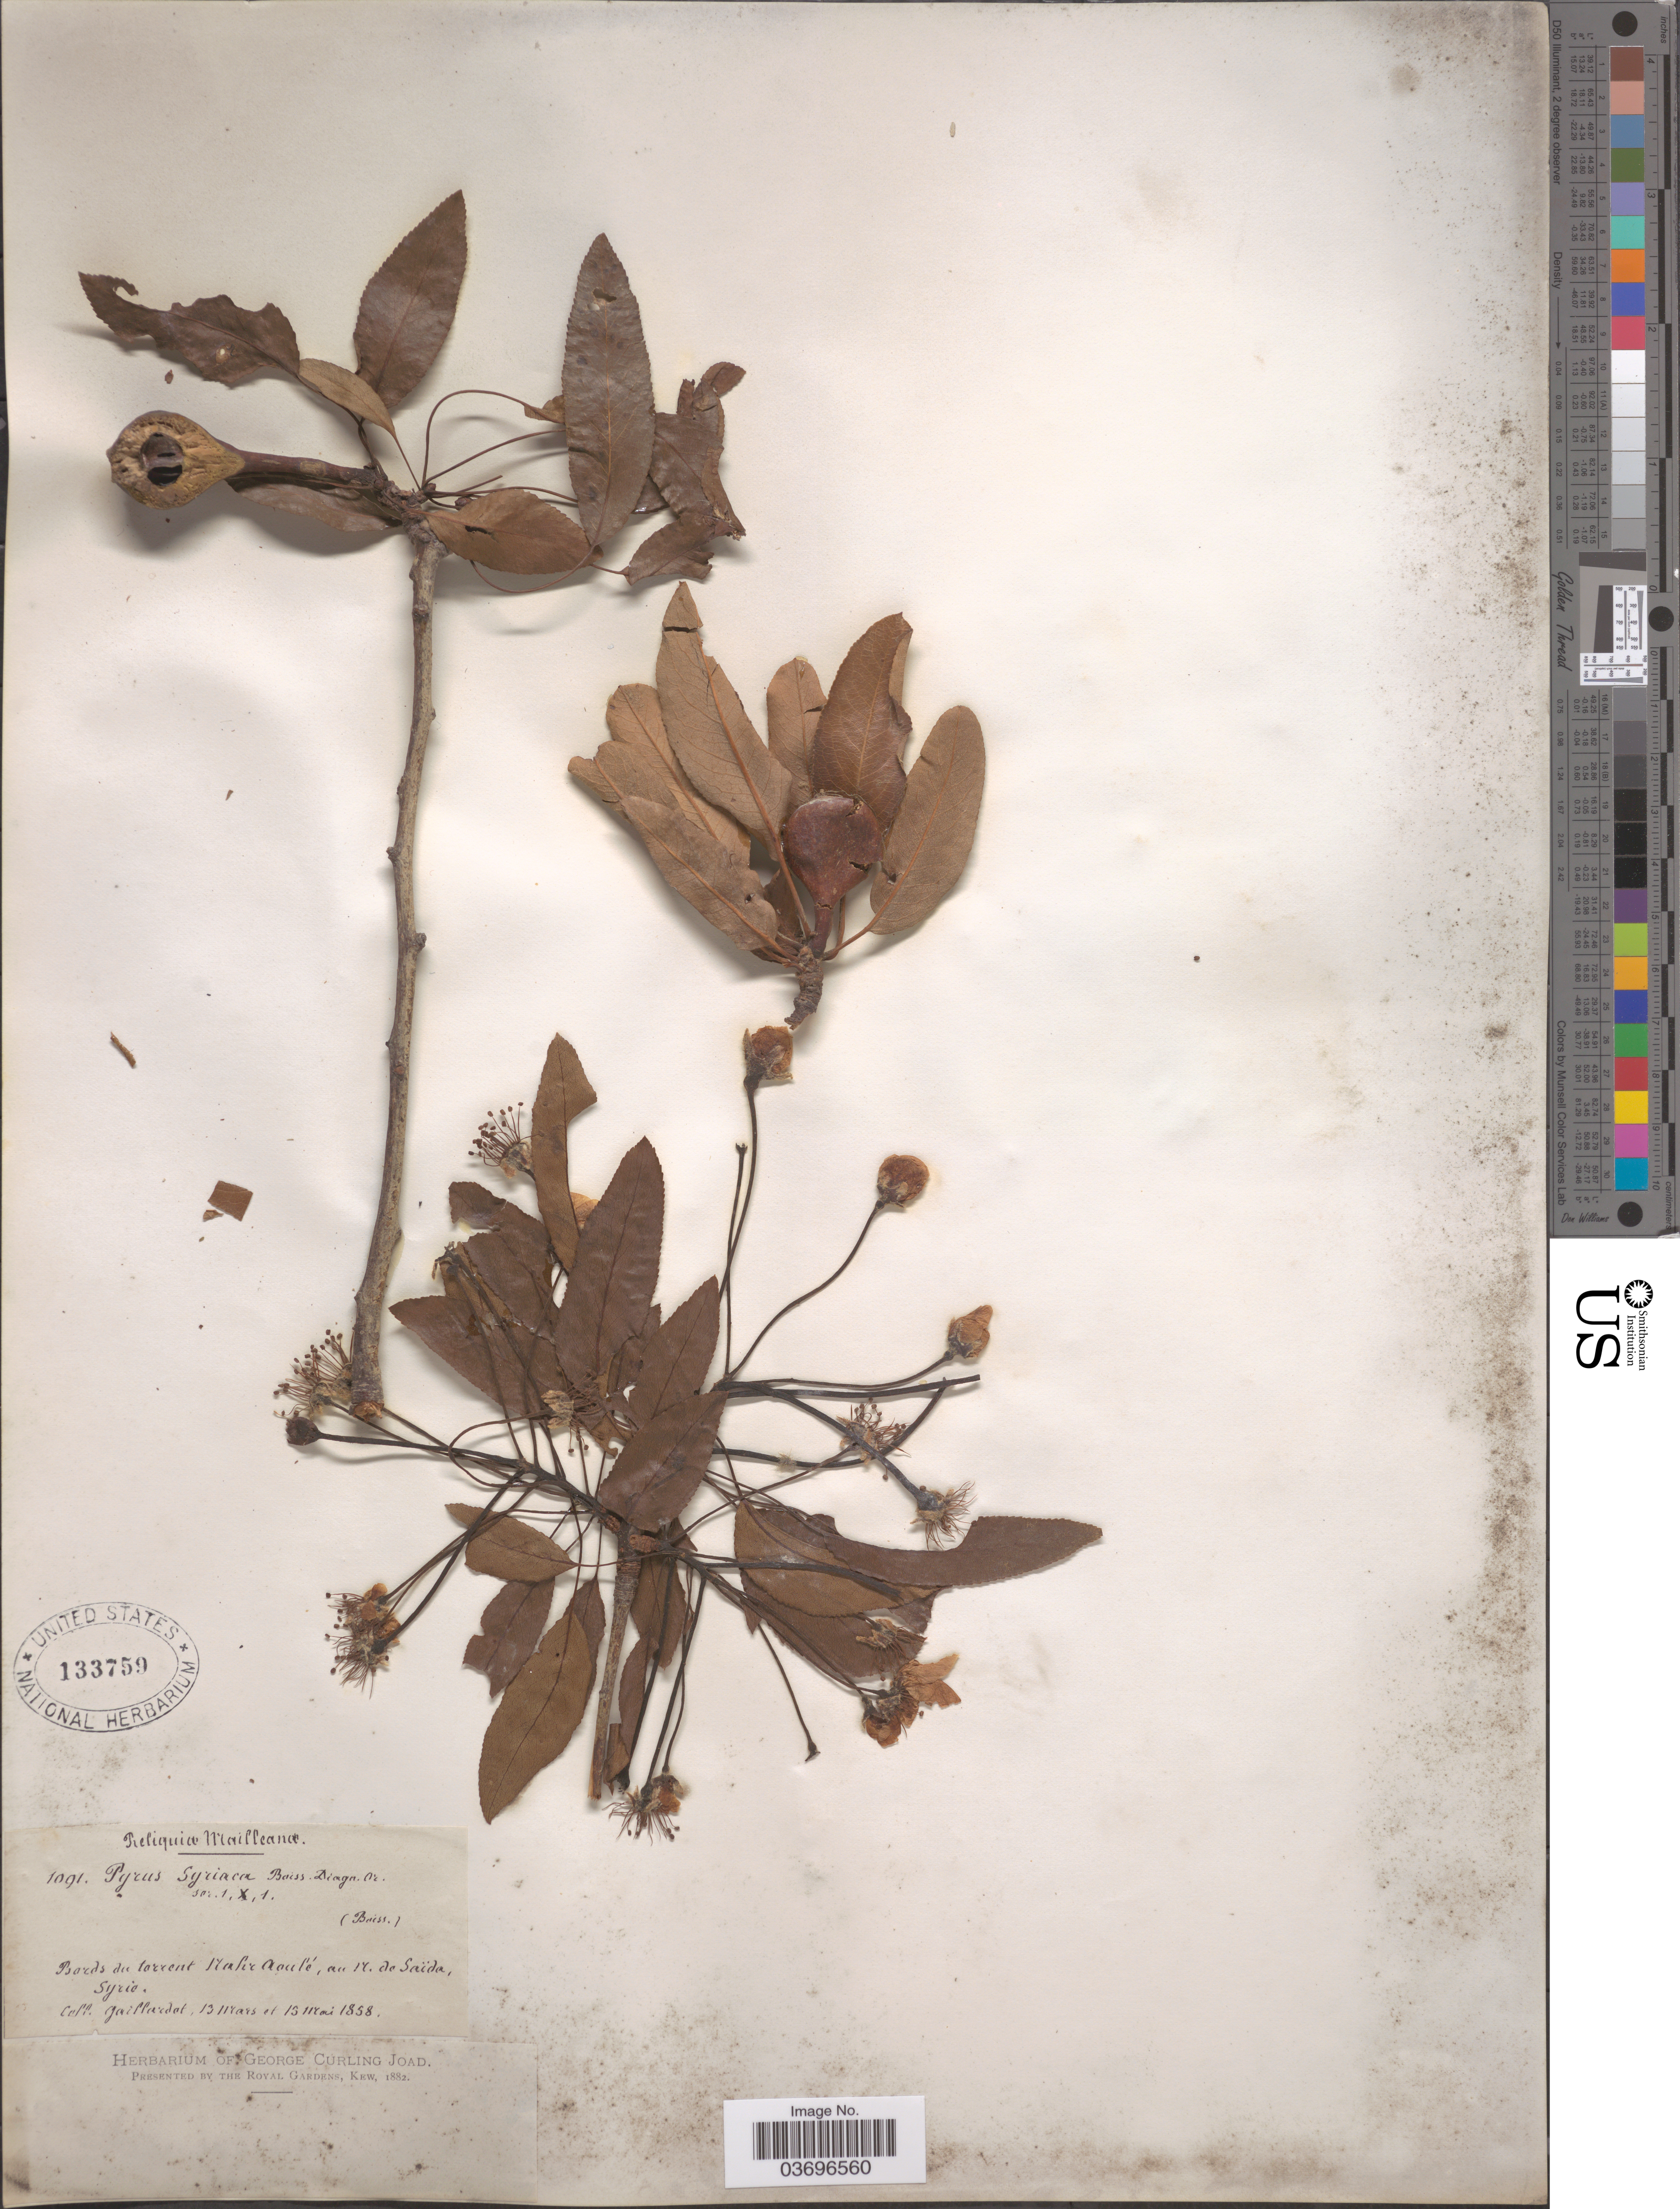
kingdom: Plantae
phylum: Tracheophyta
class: Magnoliopsida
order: Rosales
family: Rosaceae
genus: Pyrus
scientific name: Pyrus syriaca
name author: Boiss.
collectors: Gaillardot, --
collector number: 1091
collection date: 1858-03-13/1858-05-15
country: Syria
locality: Bords de torrent Mahr Aoulé, au M. de Saïda.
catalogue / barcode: US 133759